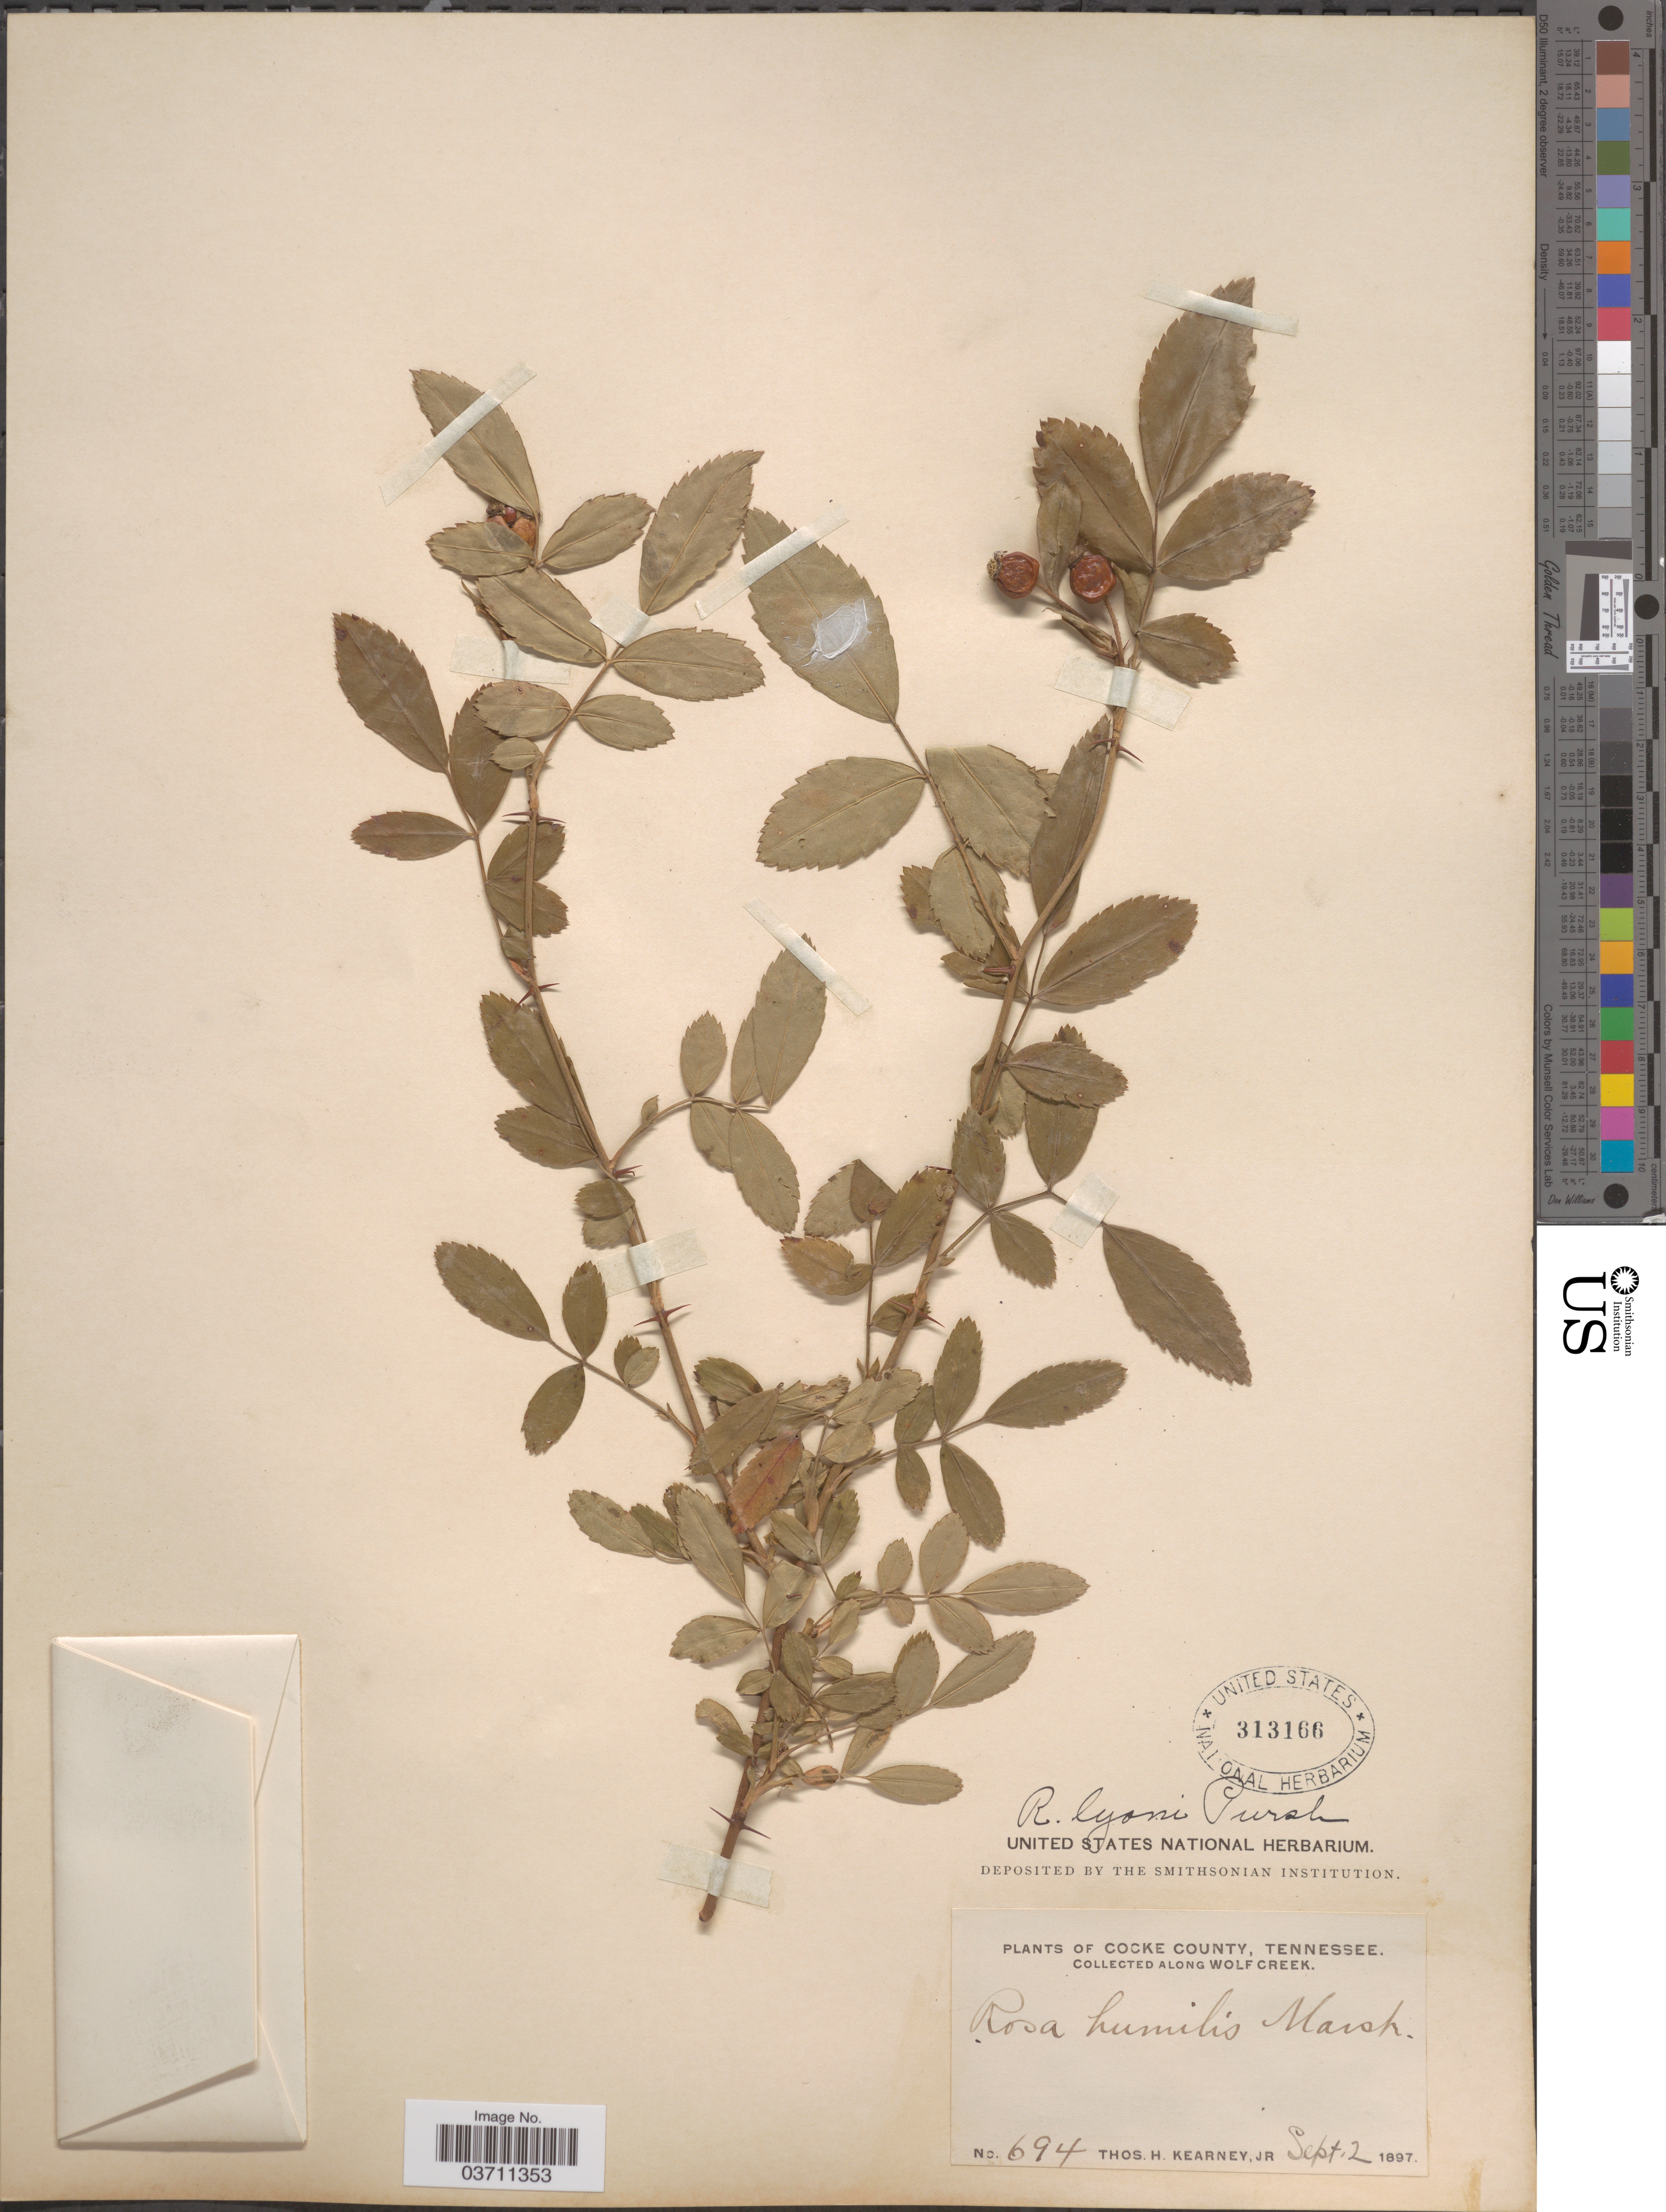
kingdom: Plantae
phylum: Tracheophyta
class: Magnoliopsida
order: Rosales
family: Rosaceae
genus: Rosa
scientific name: Rosa lyoni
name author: Pursh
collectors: T. H. Kearney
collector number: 694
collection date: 1897-09-02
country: United States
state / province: Tennessee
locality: Cocke County. Along Wolf Creek.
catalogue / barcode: US 313166